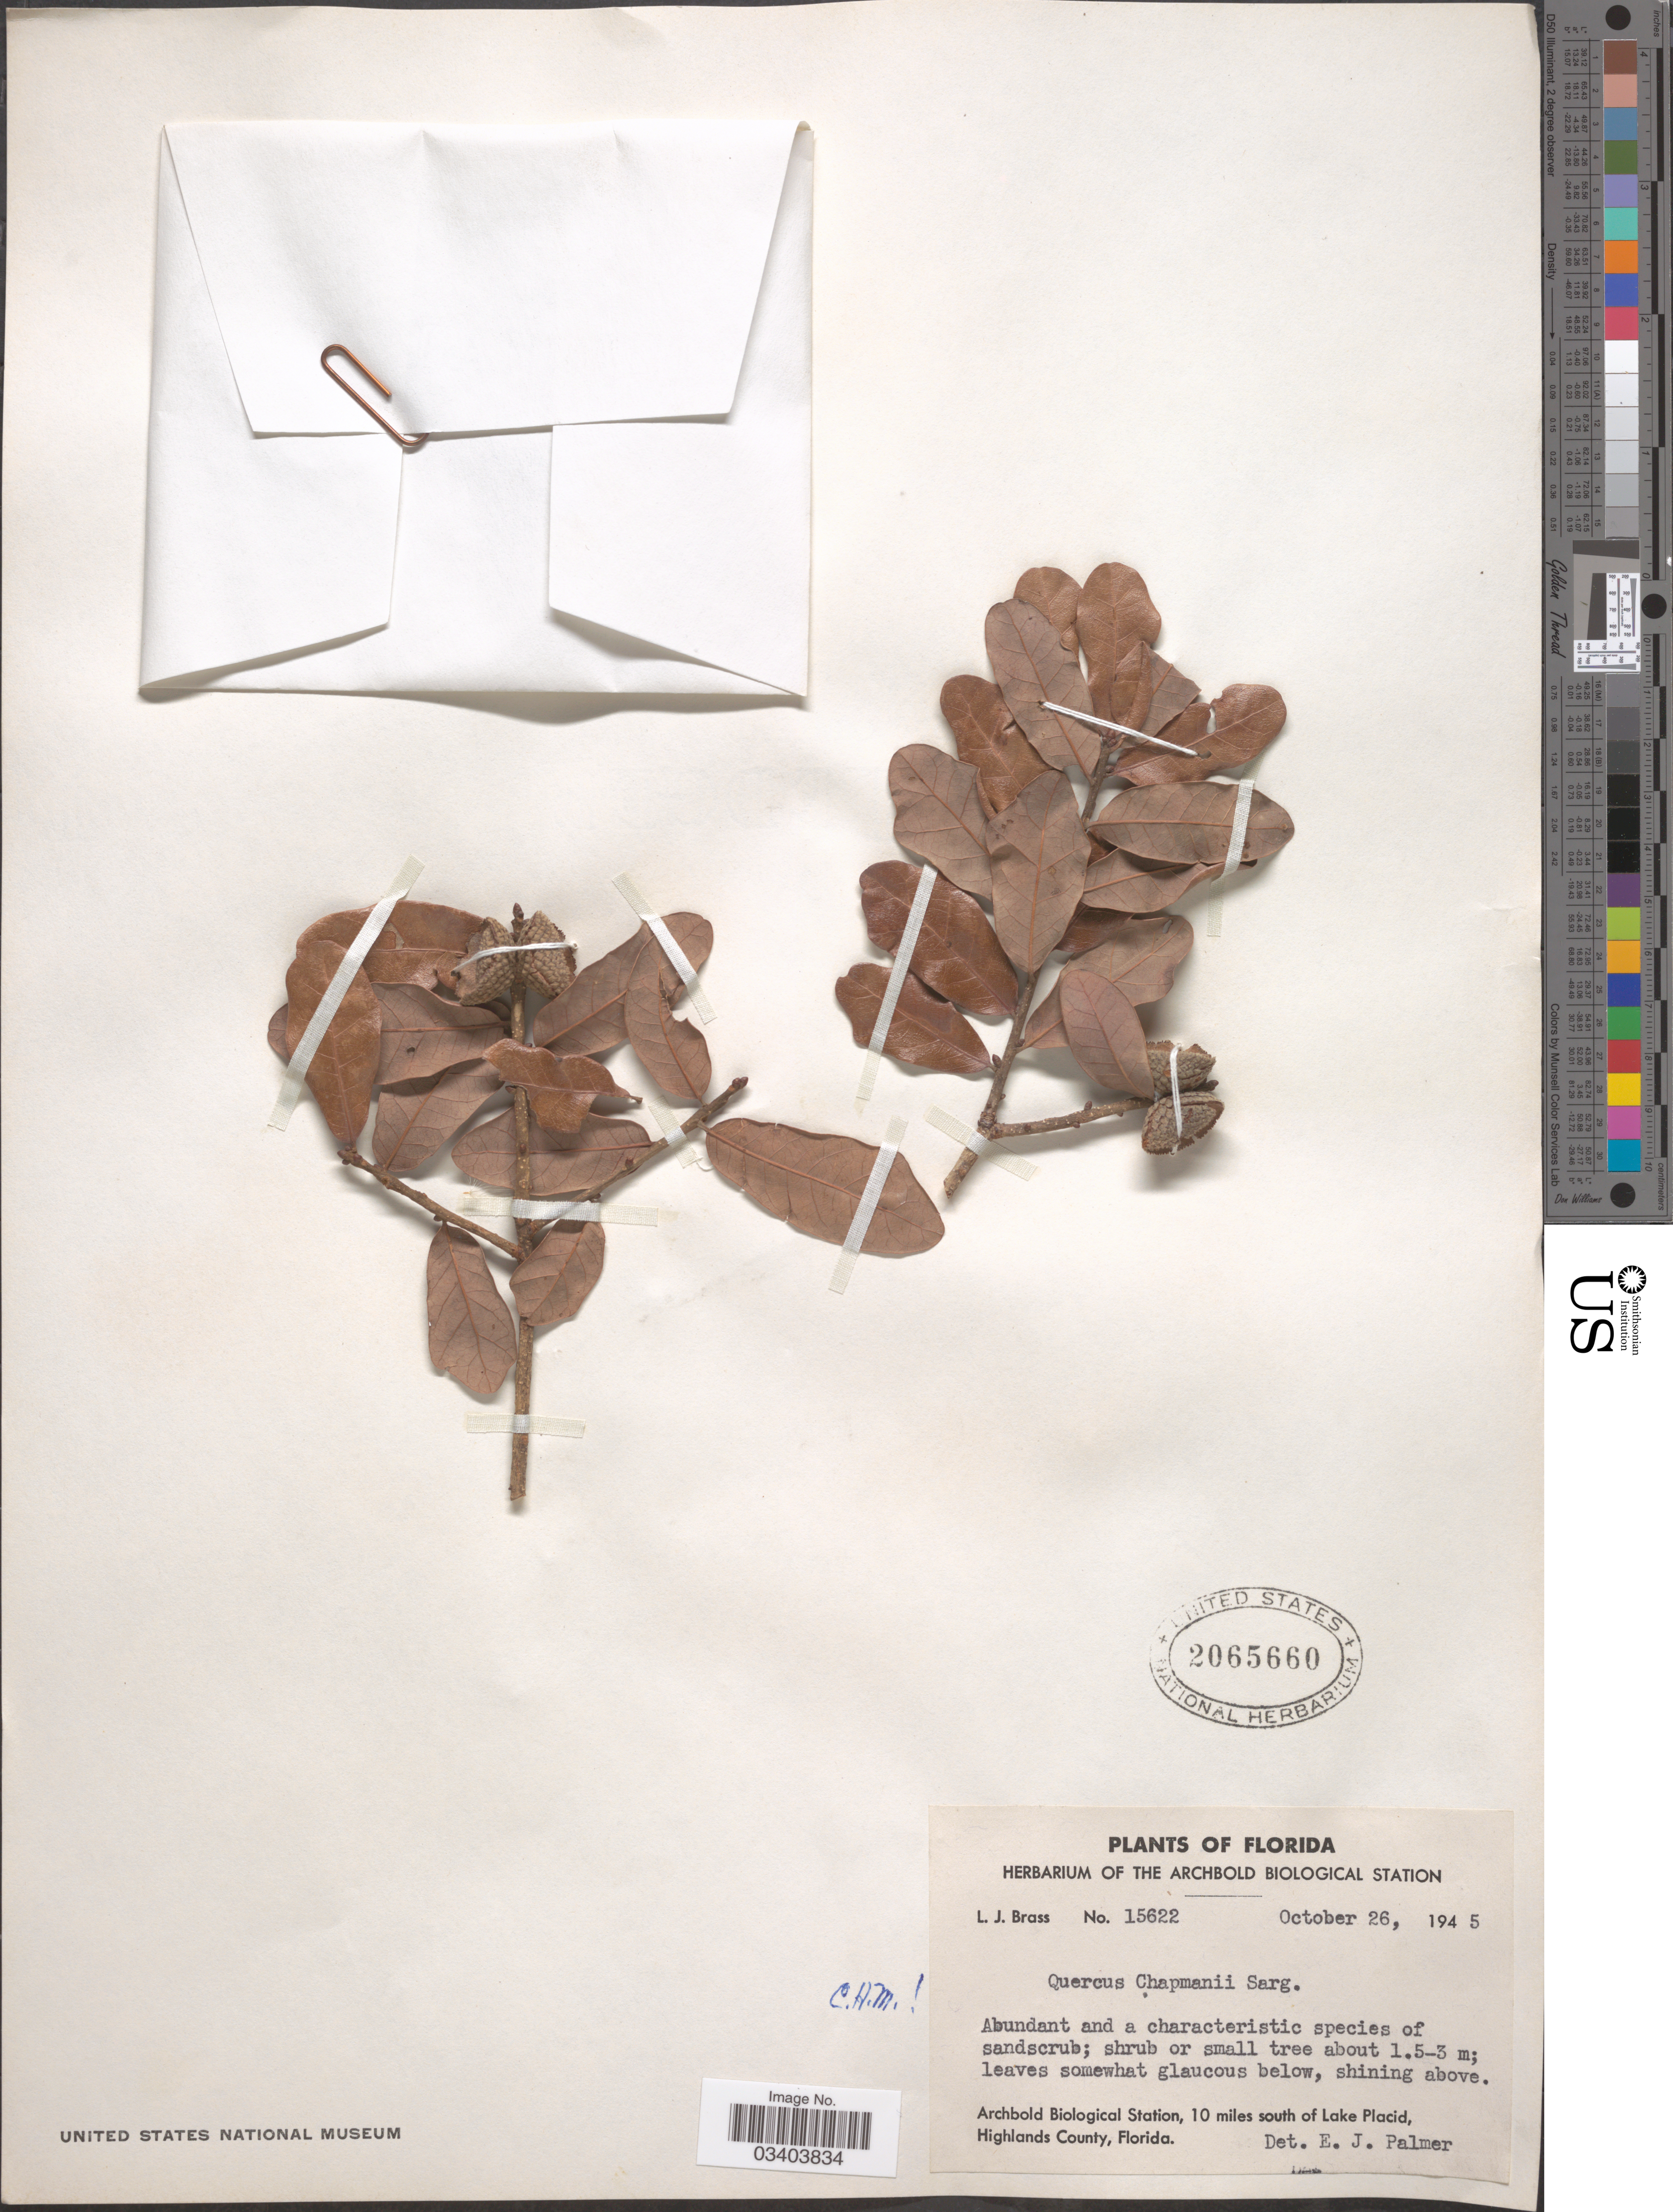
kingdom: Plantae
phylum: Tracheophyta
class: Magnoliopsida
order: Fagales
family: Fagaceae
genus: Quercus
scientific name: Quercus chapmanii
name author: Sarg.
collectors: L. J. Brass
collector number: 15622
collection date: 1945-10-26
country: United States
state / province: Florida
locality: Archbold Biological Station, 10 miles south of Lake Placid, Highlands County.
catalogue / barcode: US 2065660